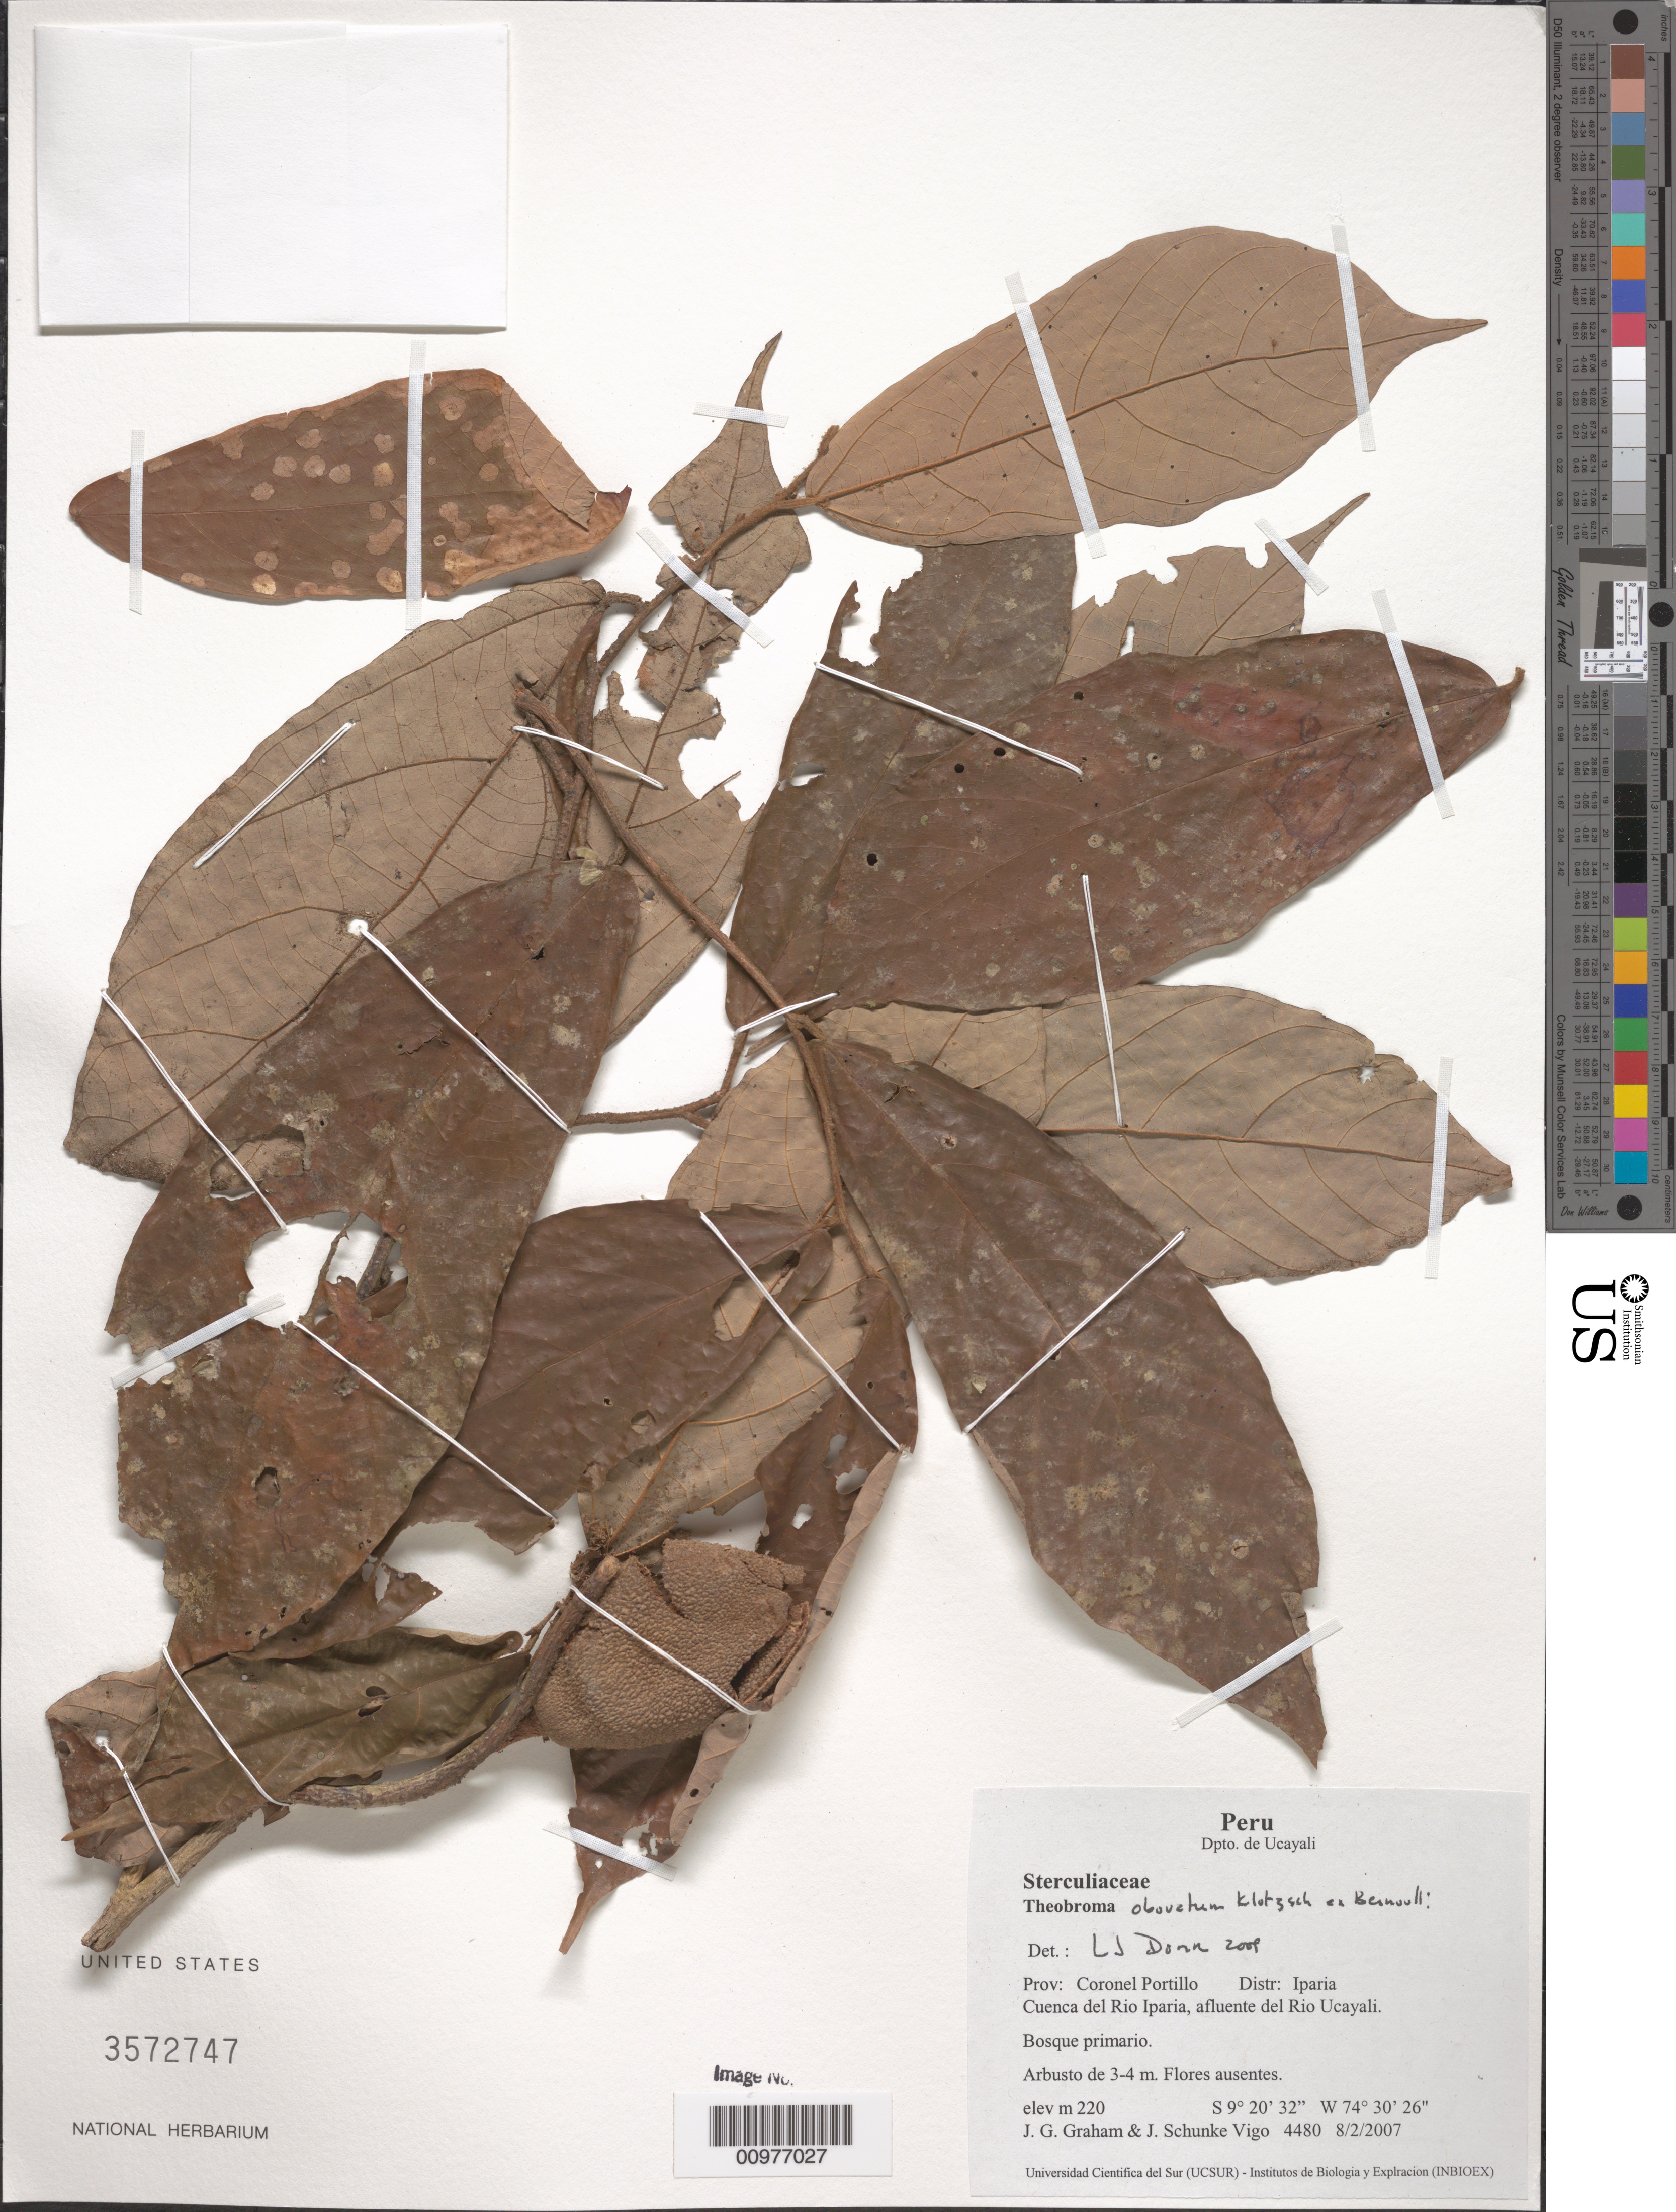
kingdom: Plantae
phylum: Tracheophyta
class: Magnoliopsida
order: Malvales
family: Malvaceae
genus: Theobroma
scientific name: Theobroma obovatum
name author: Klotzsch ex Bernoulli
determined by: Dorr, L. J., (BOT), Smithsonian Institution - National Museum of Natural History (UNITED STATES)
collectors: J. G. Graham & J. Schunke Vigo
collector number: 4480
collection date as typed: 8/2/2007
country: Peru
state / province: Ucayali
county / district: Coronel Portillo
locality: Cuenca del Rio Iparia, afluente del Rio Ucayali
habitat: bosque primario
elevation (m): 220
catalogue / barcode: US 3572747